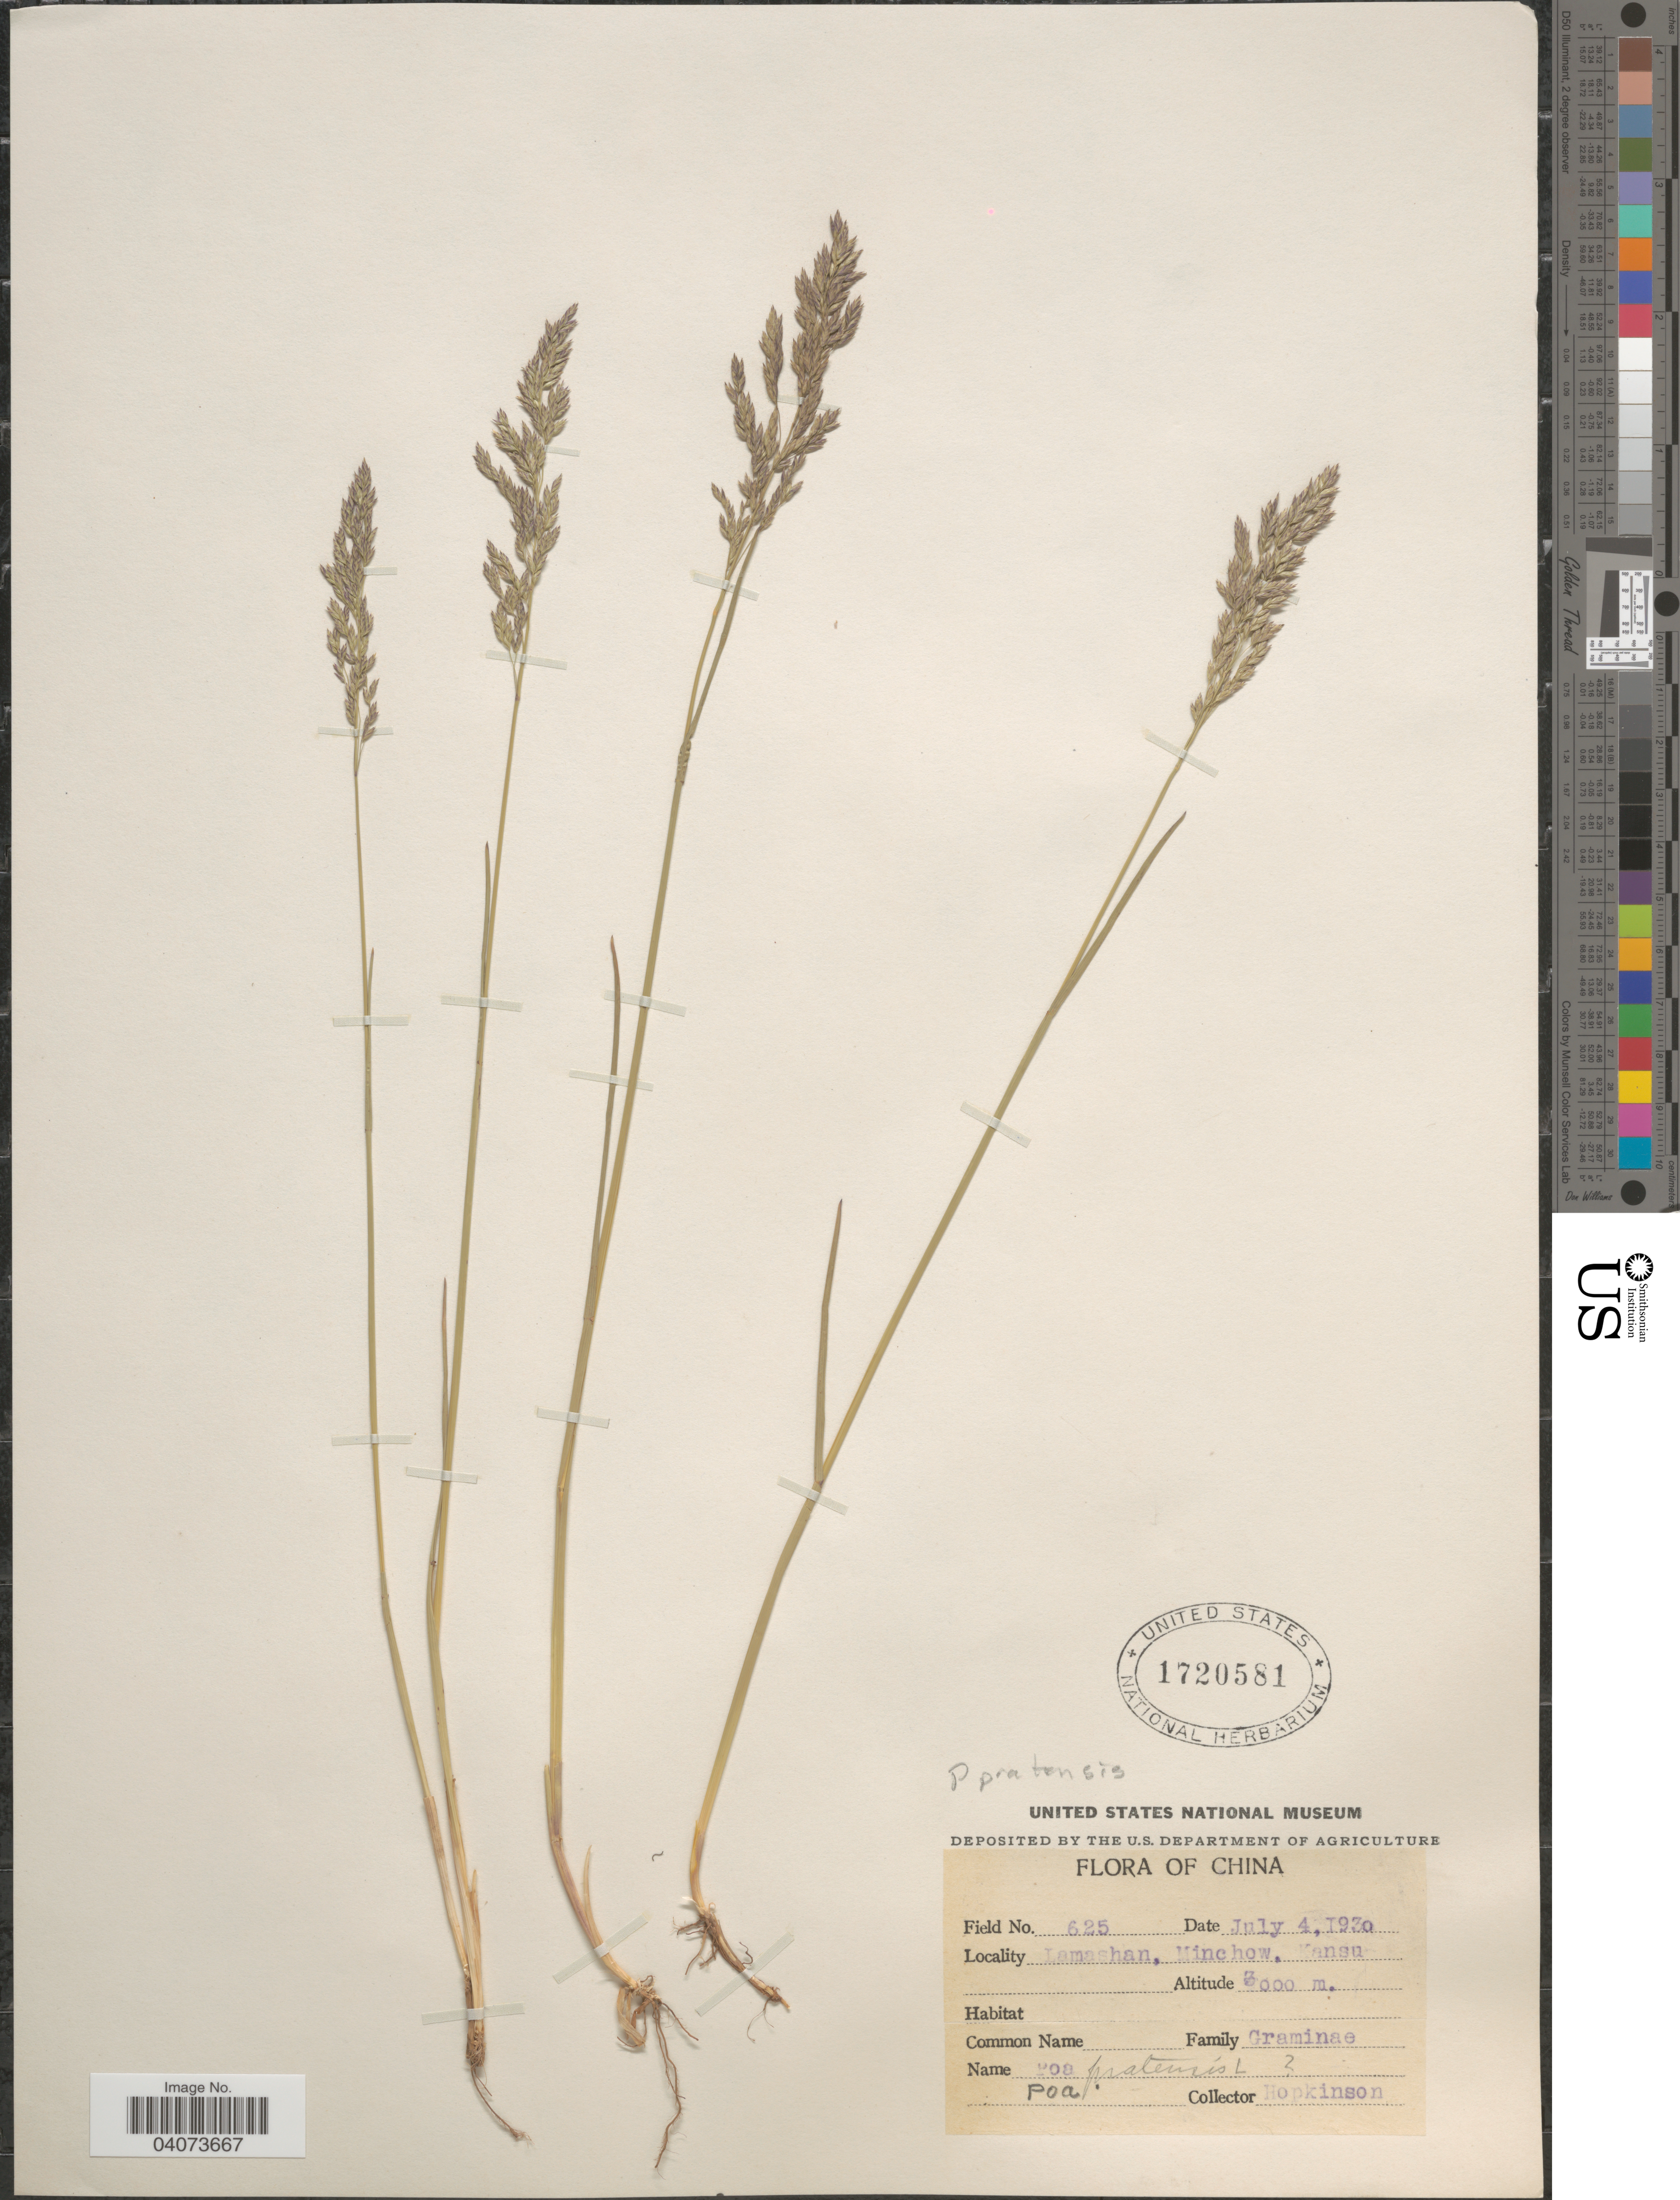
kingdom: Plantae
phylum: Tracheophyta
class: Liliopsida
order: Poales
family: Poaceae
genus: Poa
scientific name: Poa pratensis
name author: L.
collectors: -. Hopkinson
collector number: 625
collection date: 1930-07-04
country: China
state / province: Gansu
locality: Lamashan, Minchow, Kansu.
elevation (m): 3000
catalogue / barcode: US 1720581